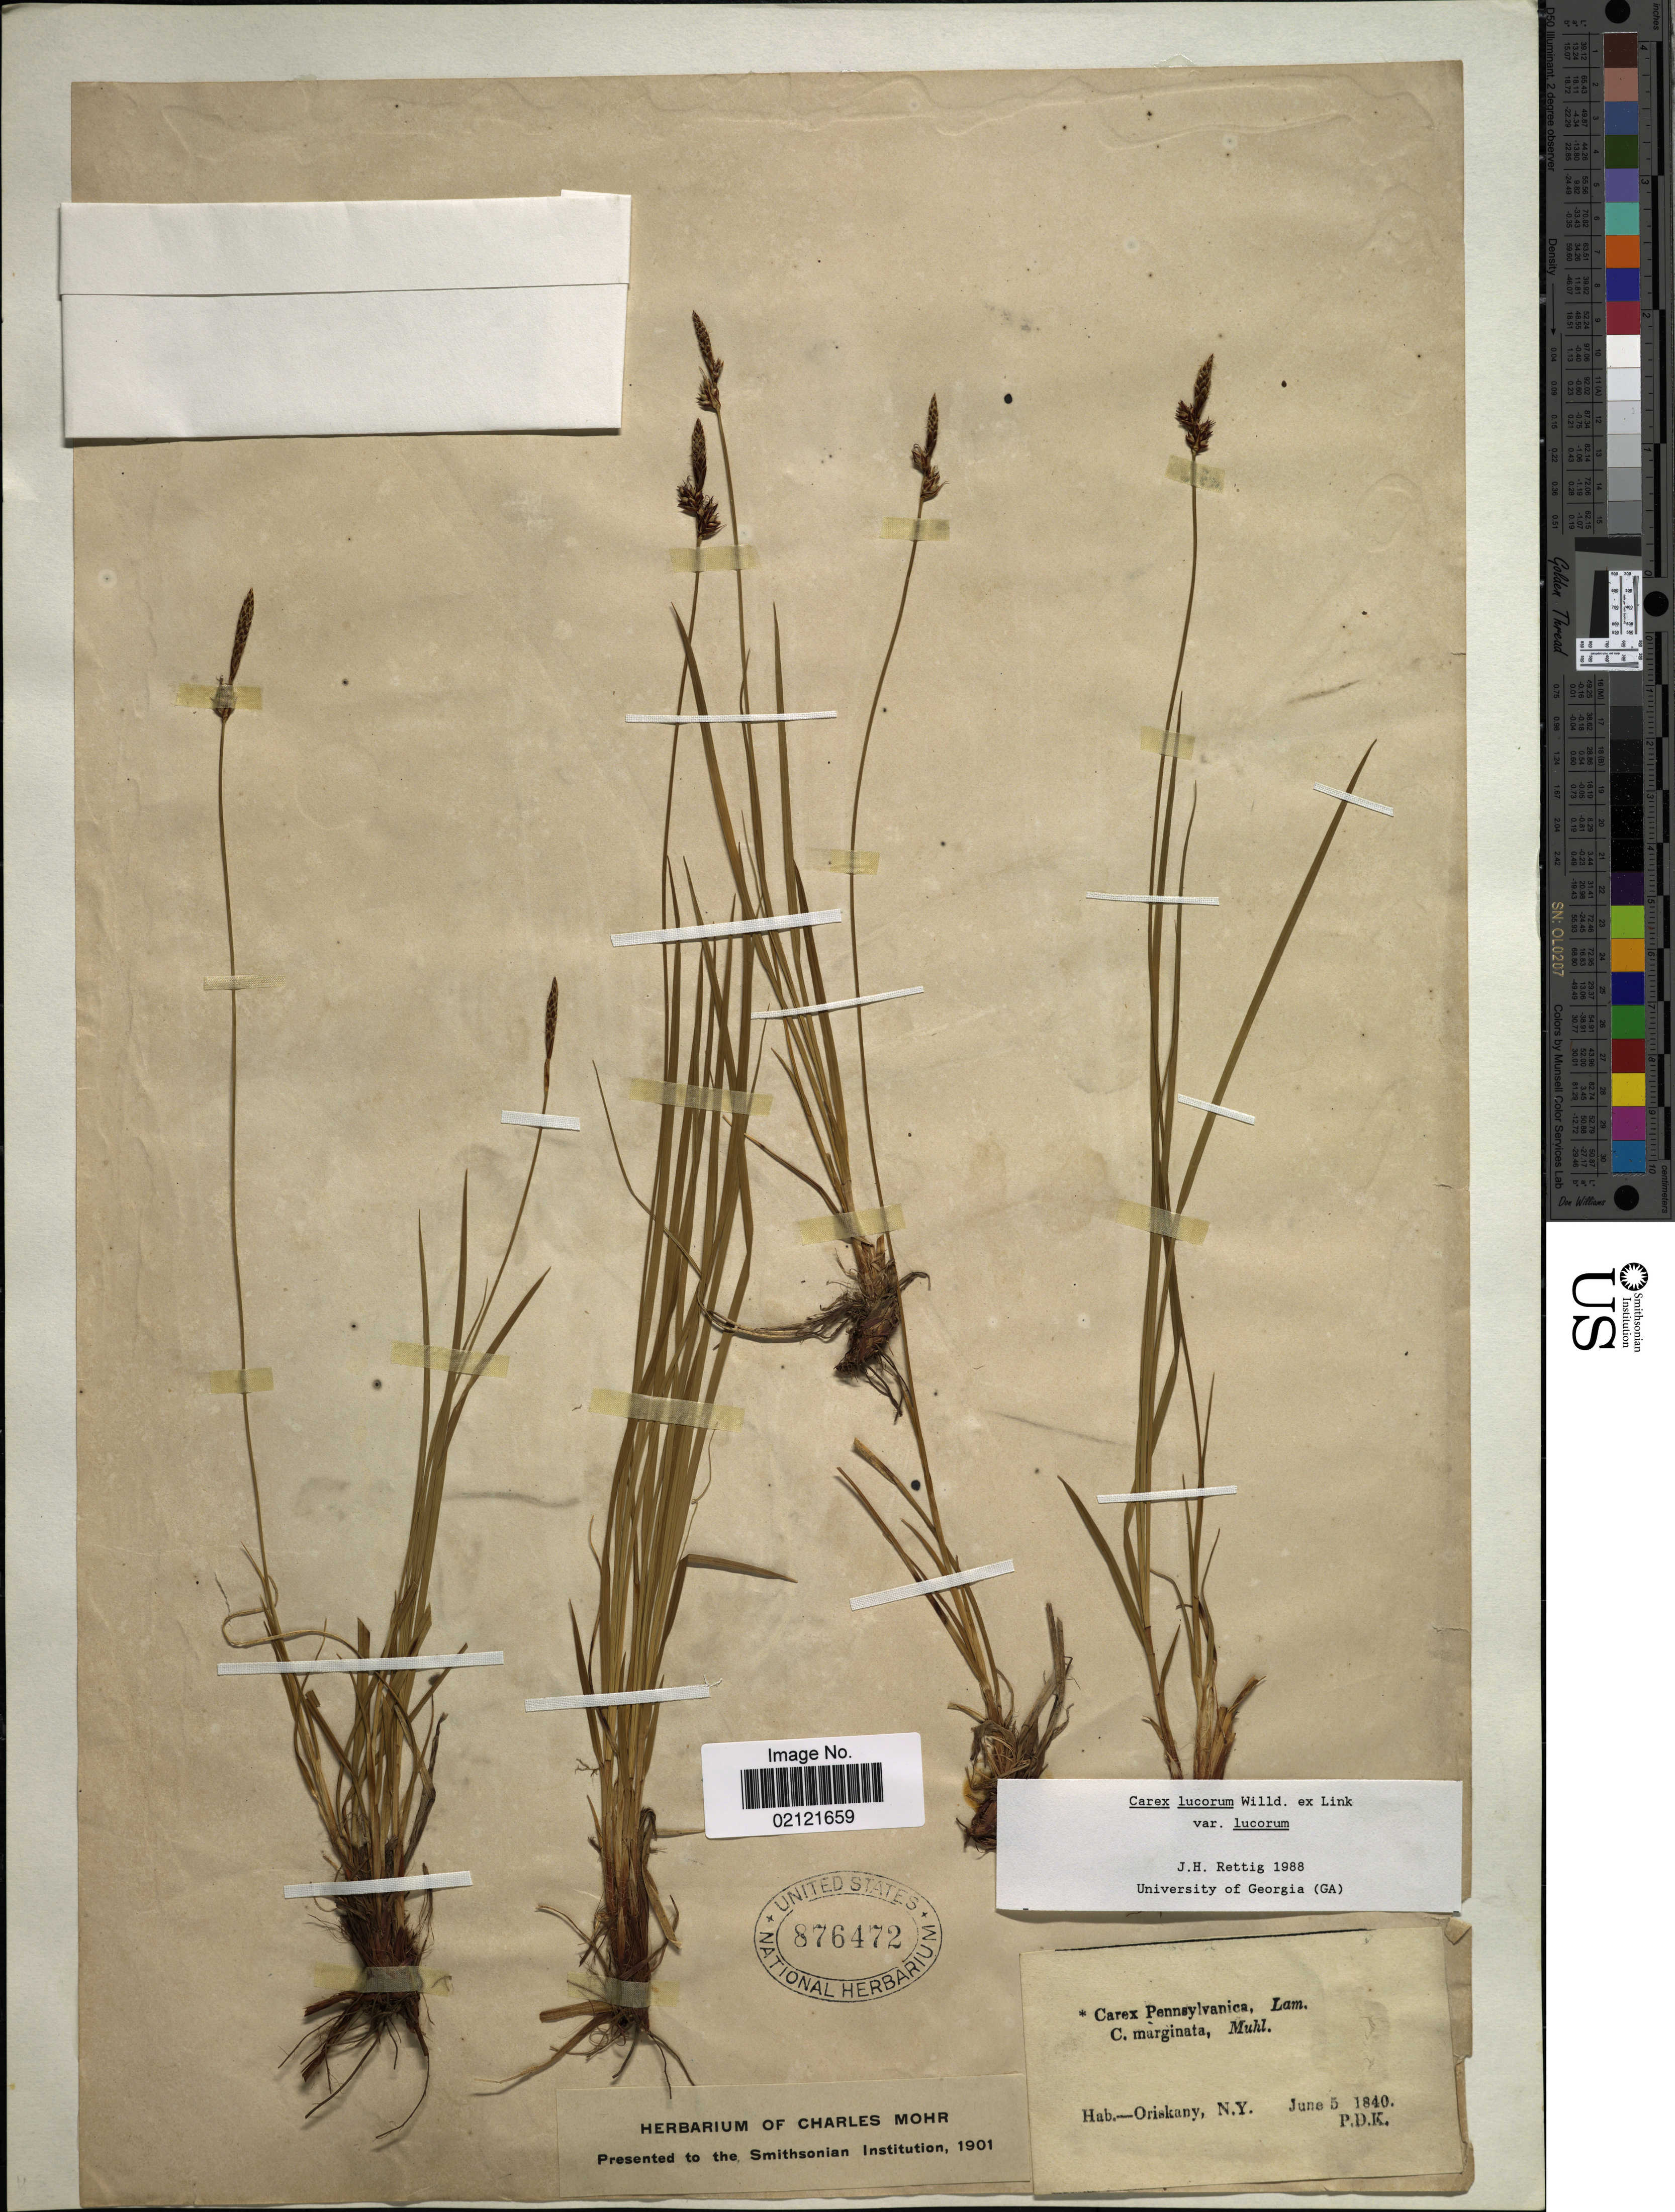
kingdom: Plantae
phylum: Tracheophyta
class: Liliopsida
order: Poales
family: Cyperaceae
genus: Carex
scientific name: Carex lucorum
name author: Willd.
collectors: P. D. K.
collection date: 1840-06-05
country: United States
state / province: New York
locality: Oriskany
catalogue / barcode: US 876472